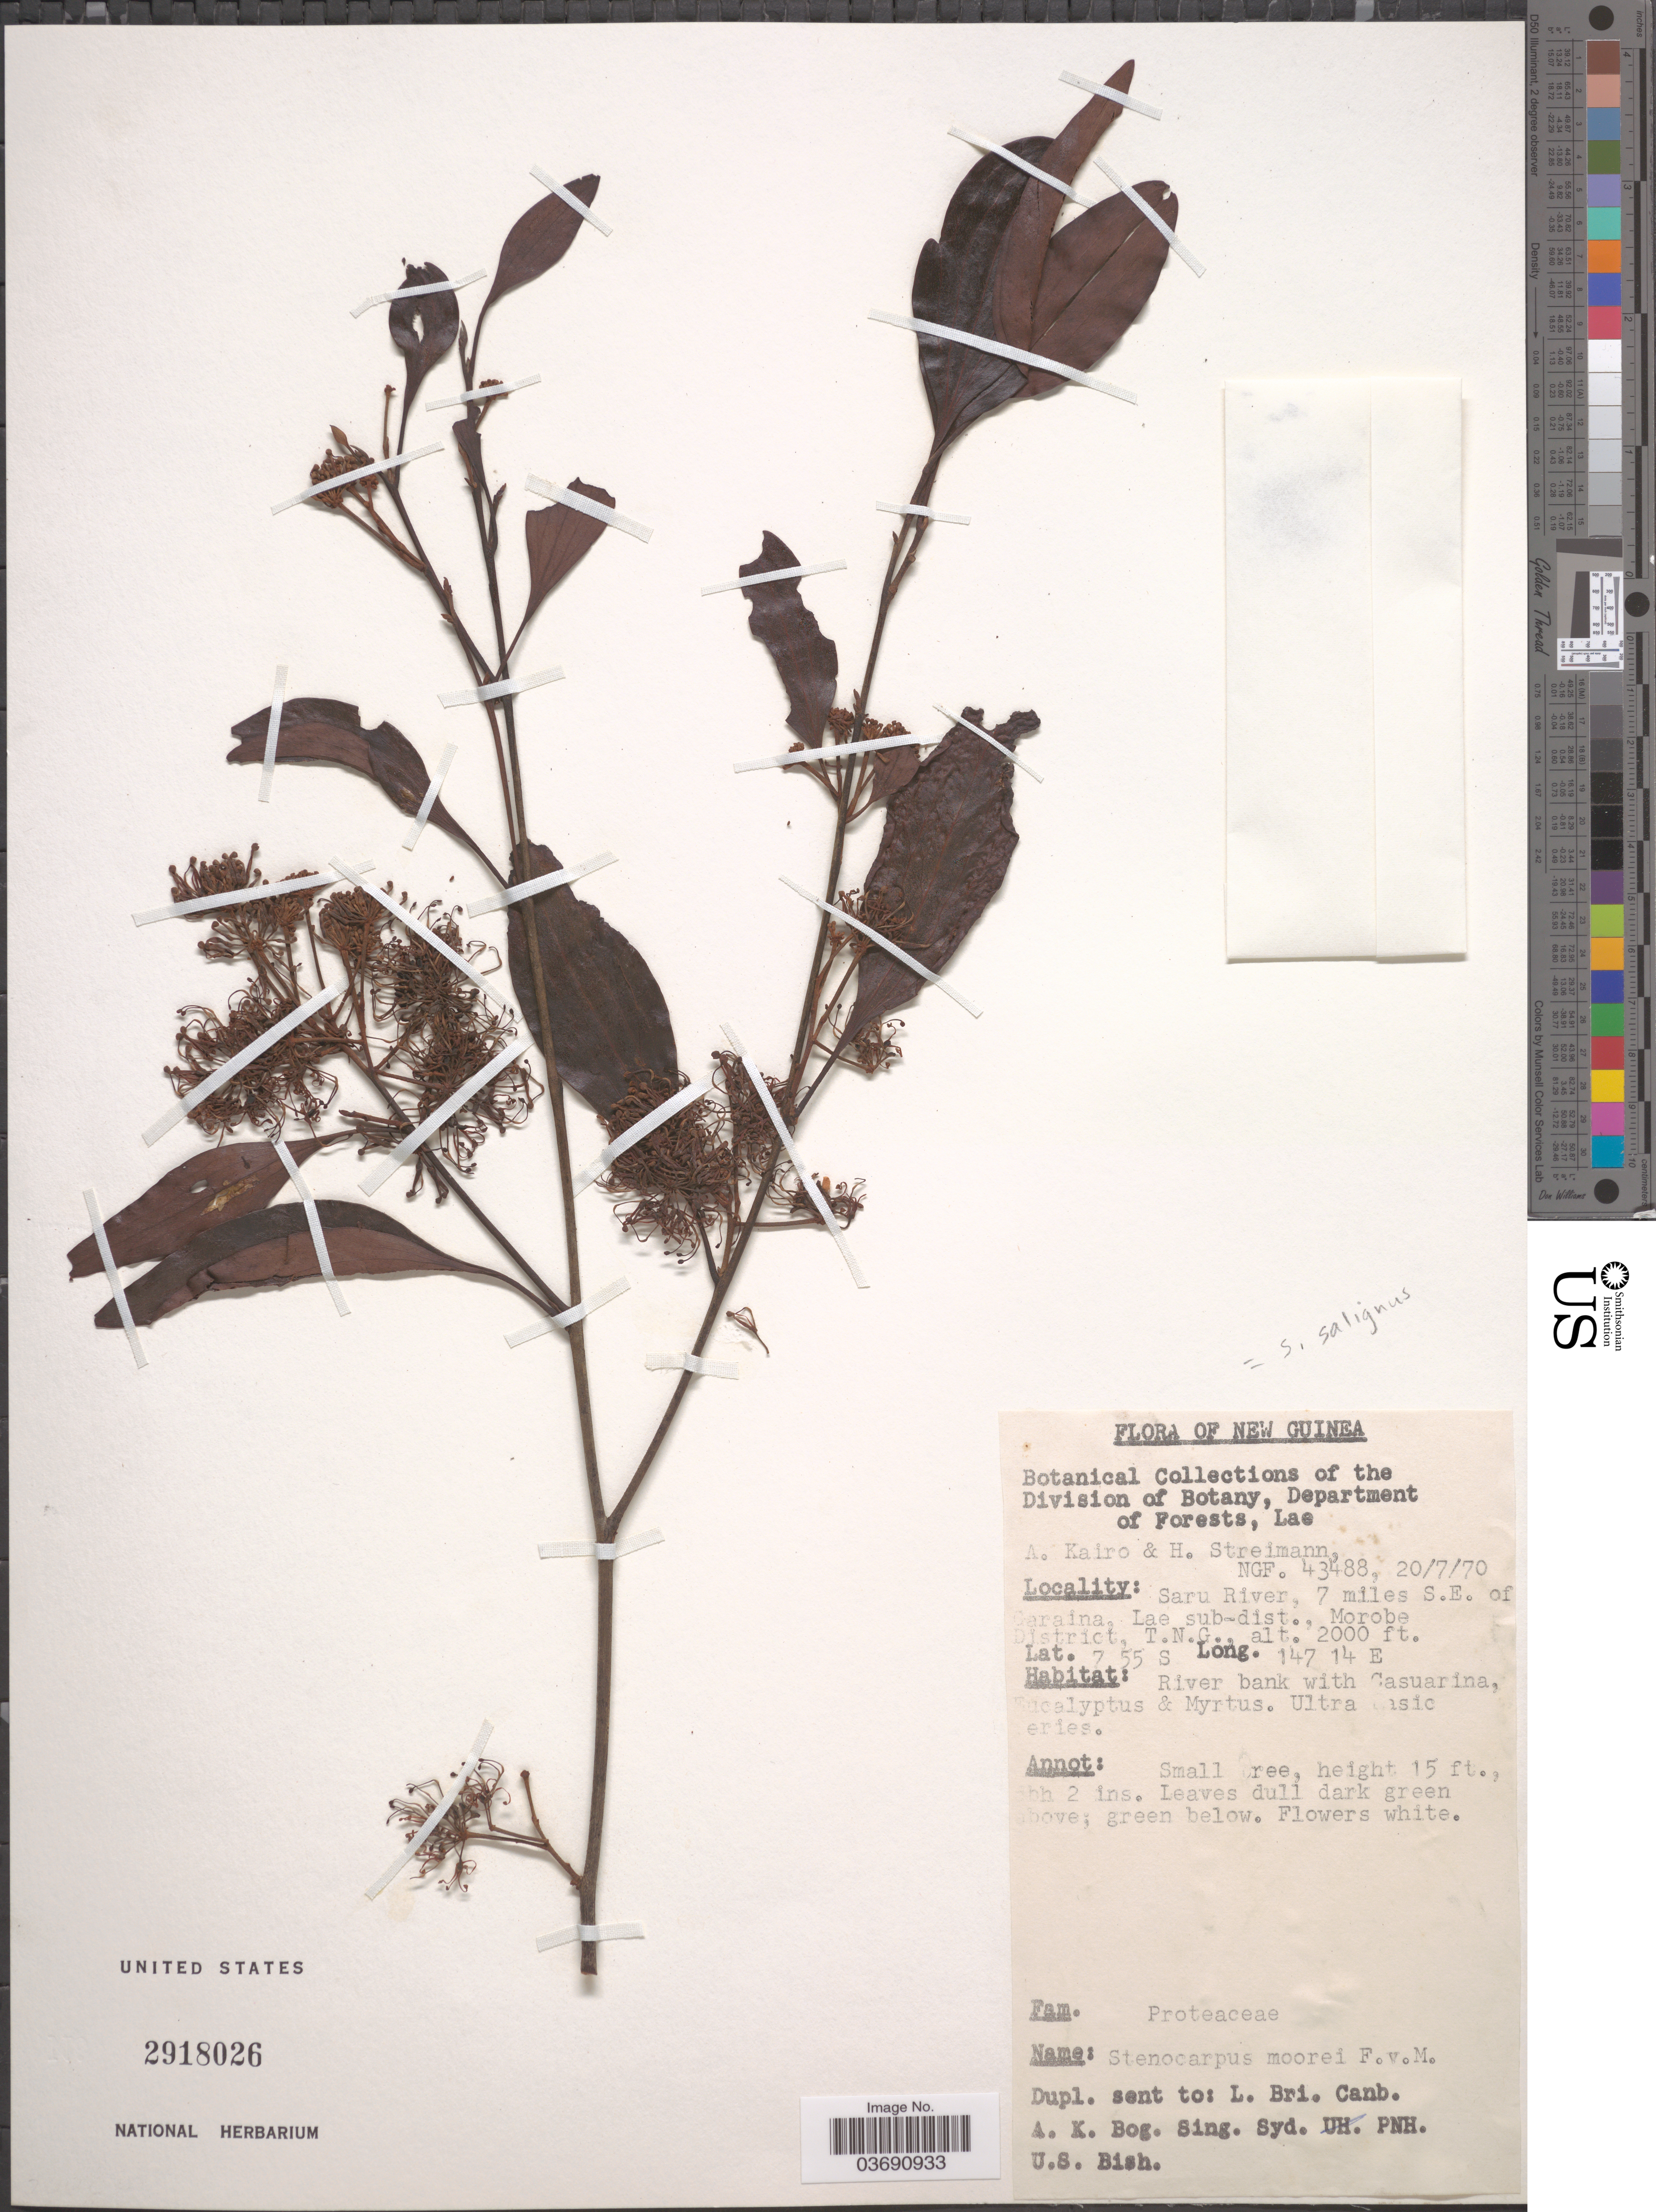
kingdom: Plantae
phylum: Tracheophyta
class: Magnoliopsida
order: Proteales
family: Proteaceae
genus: Stenocarpus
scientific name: Stenocarpus salignus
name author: R. Br.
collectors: A. Kairo & H. Streimann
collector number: NGF43488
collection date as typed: Transcribed d/m/y: 20/7/70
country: Papua New Guinea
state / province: Morobe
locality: New Guinea. Saru River, 7 miles S.E. of Garaina, Lae sub-dist., Morobe District, T.N.G.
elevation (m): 610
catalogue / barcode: US 2918026